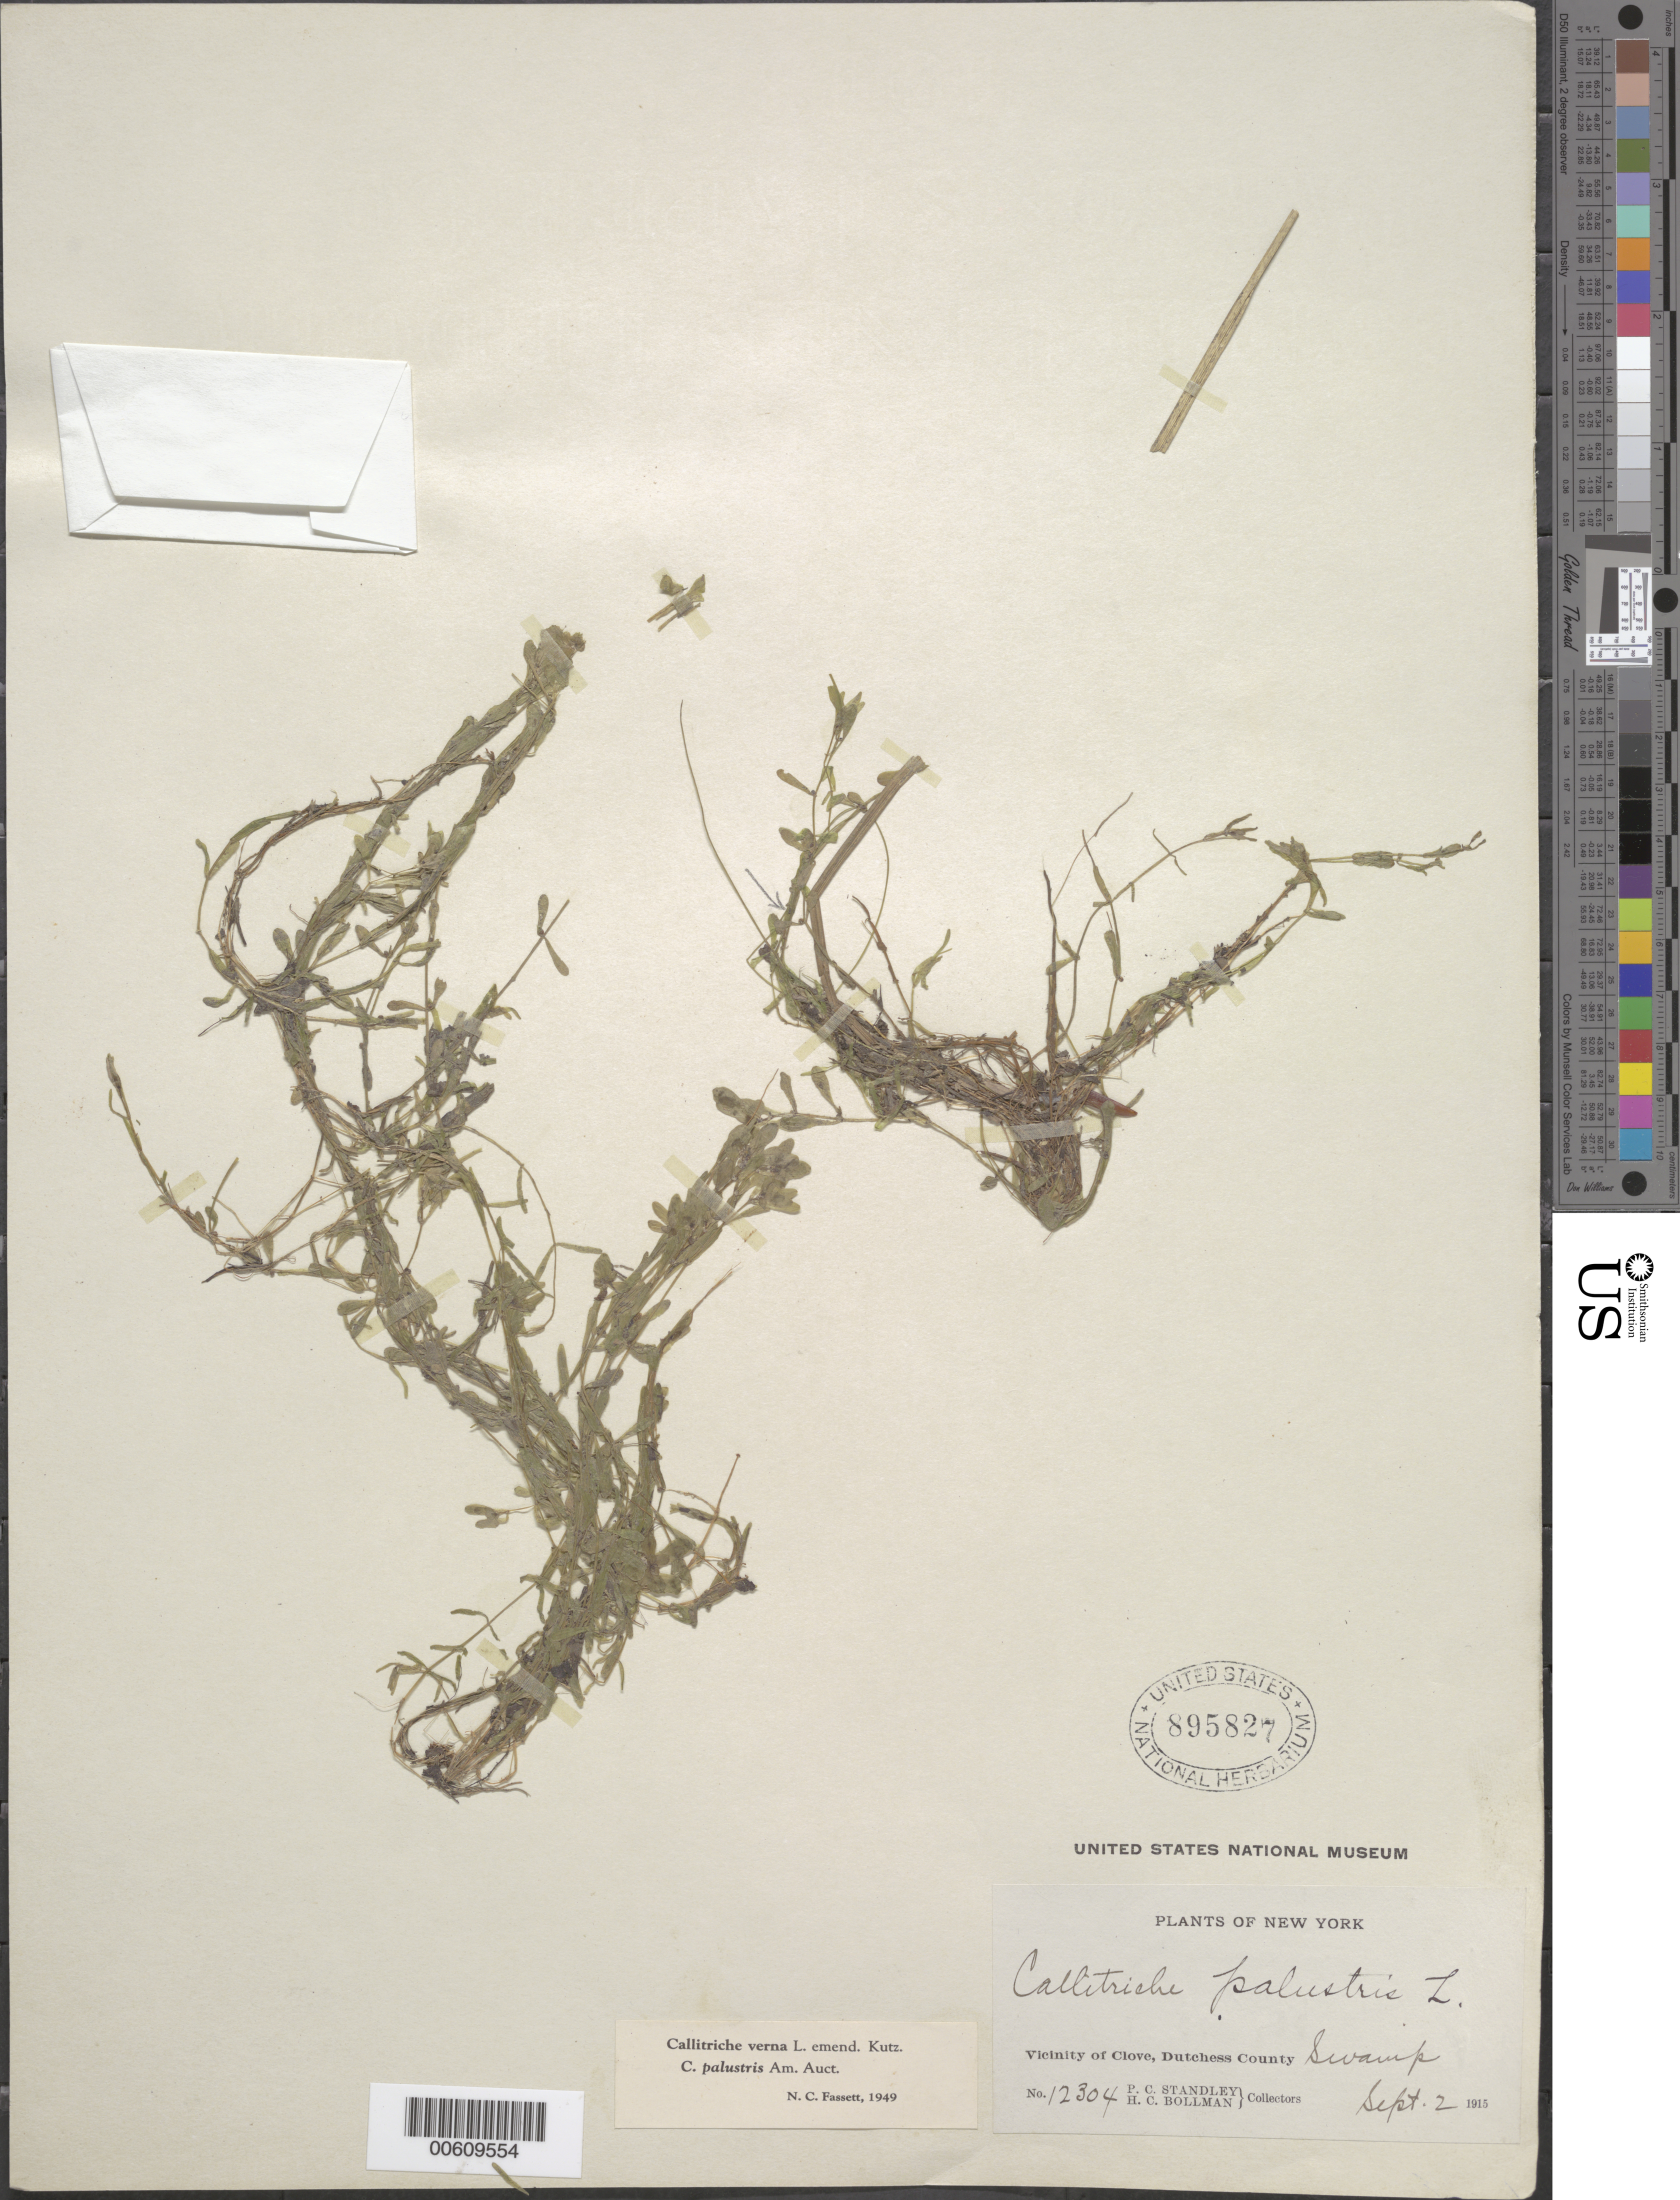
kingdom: Plantae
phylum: Tracheophyta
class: Magnoliopsida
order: Lamiales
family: Plantaginaceae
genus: Callitriche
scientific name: Callitriche verna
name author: L.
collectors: P. C. Standley & H. C. Bollman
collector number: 12304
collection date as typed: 02 Sep 1915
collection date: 1915-09-02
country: United States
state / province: New York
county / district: Dutchess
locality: Clove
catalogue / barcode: US 895827